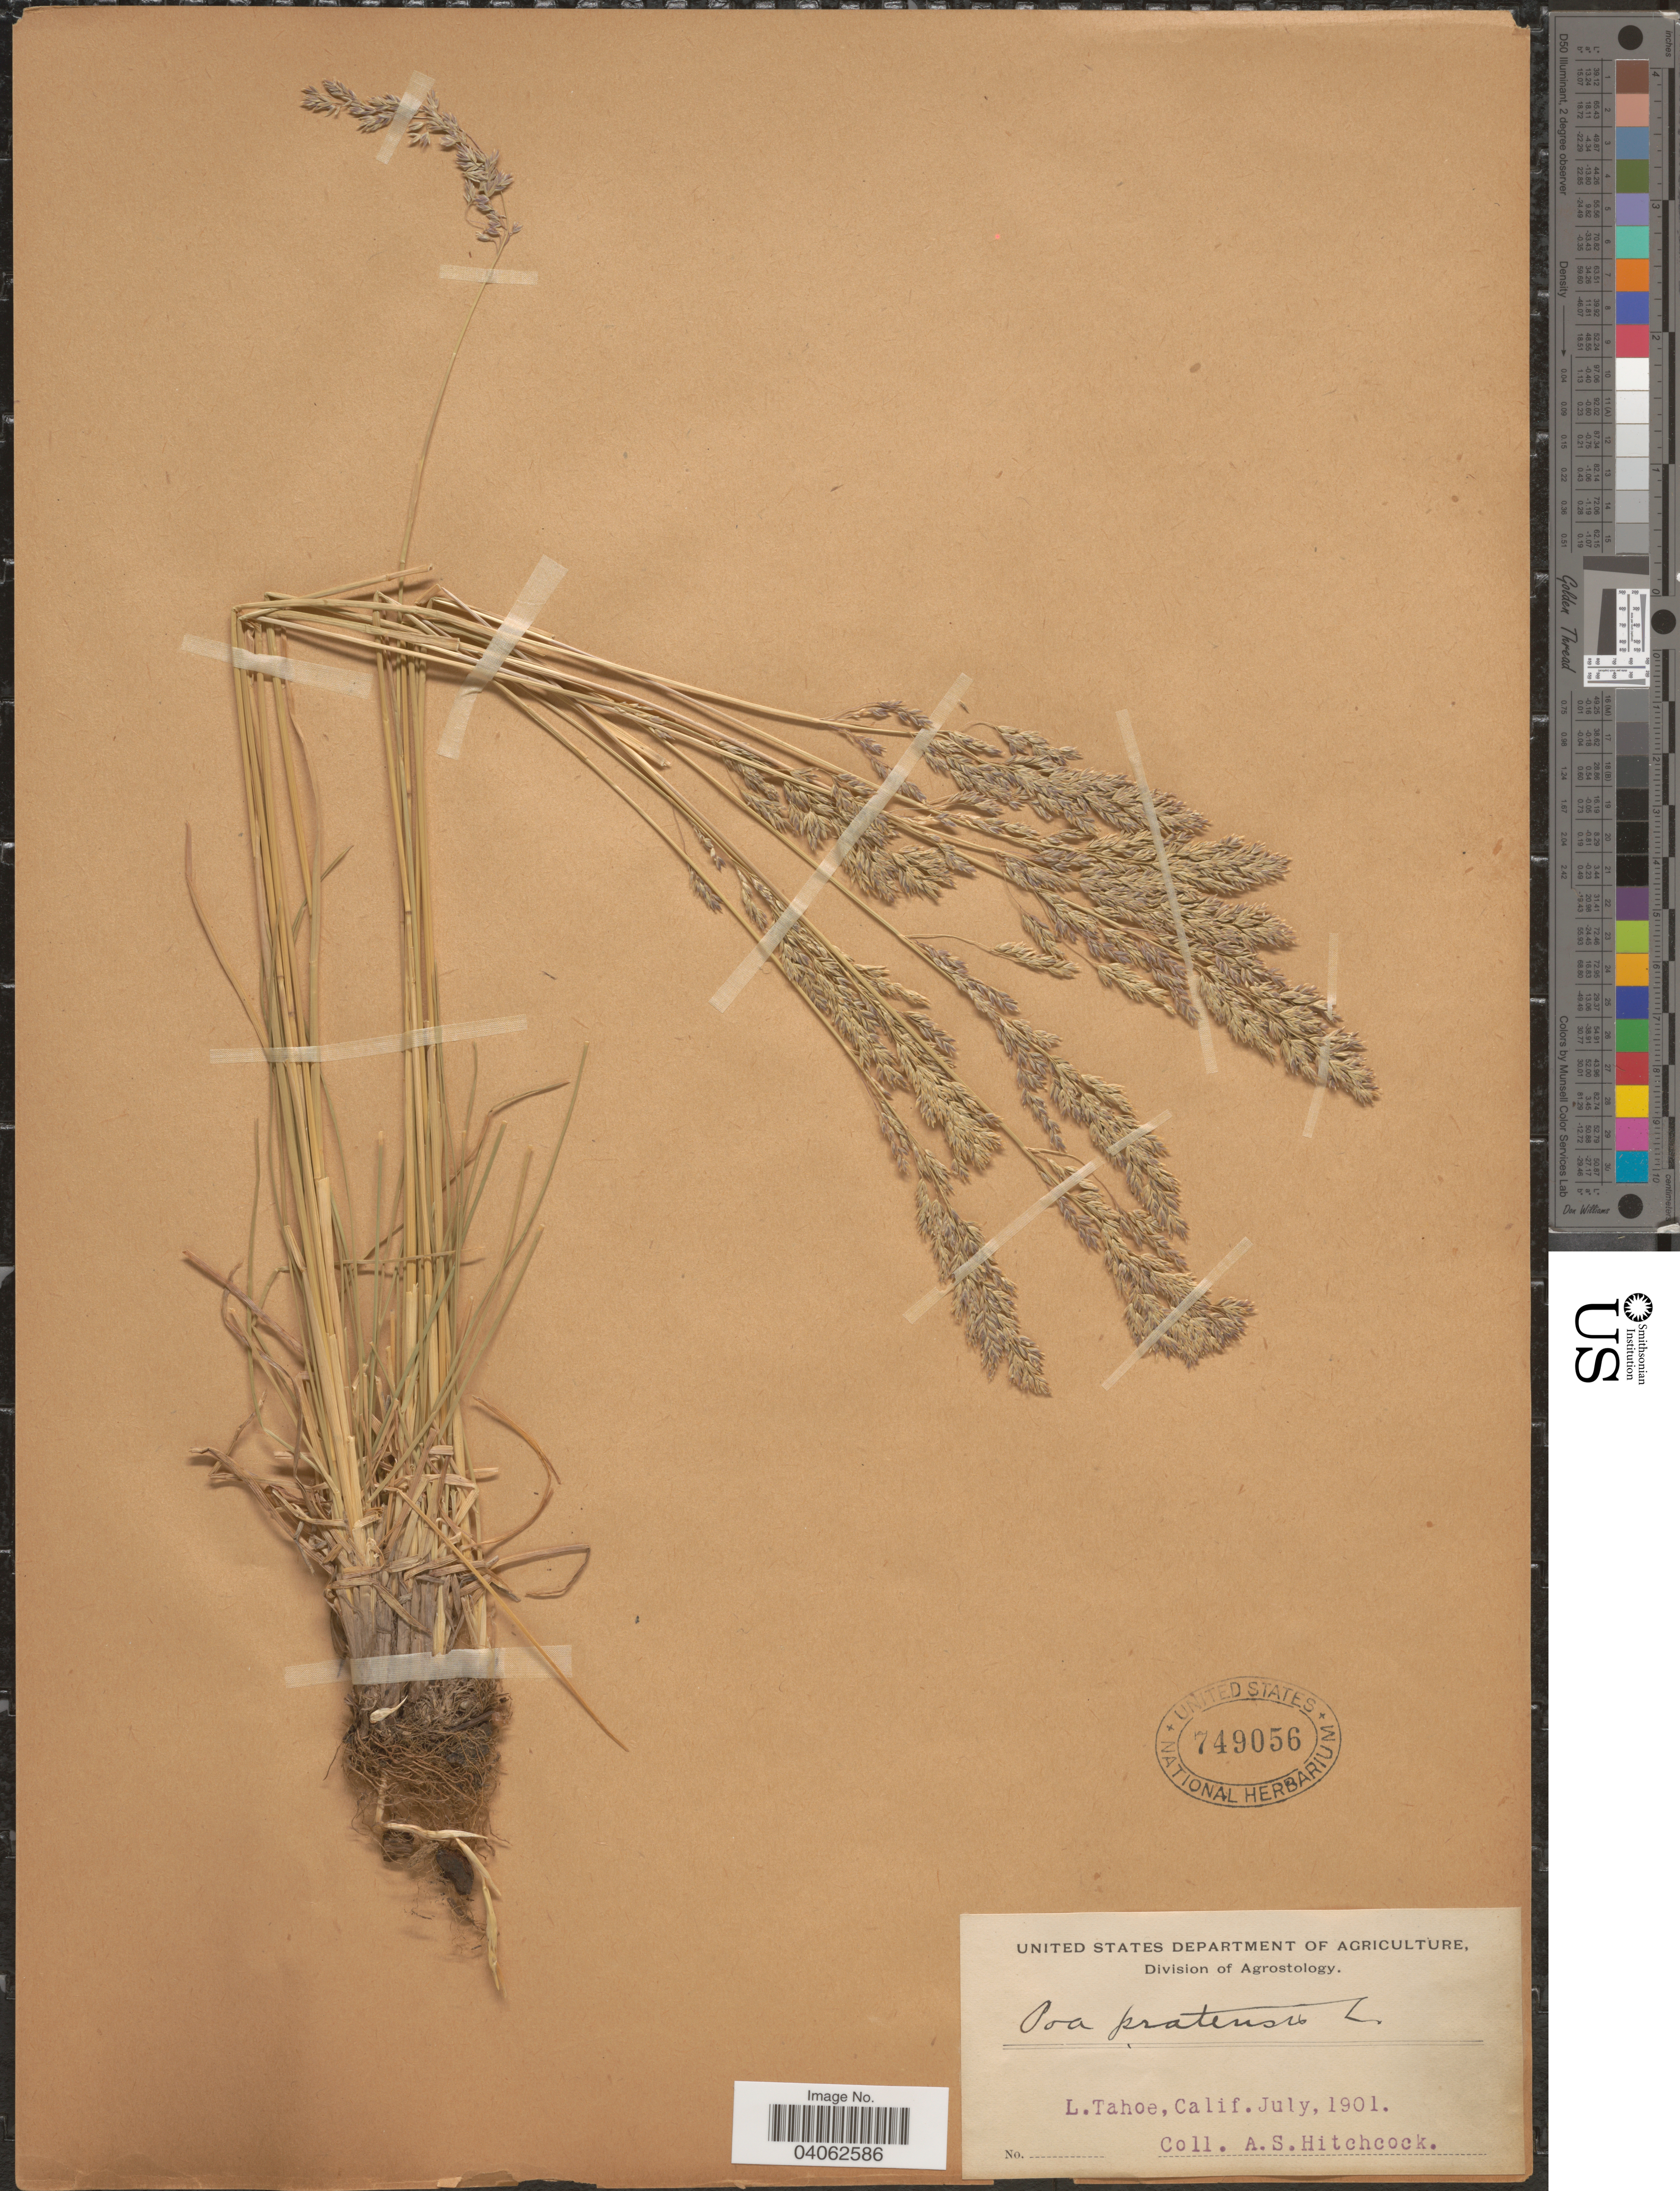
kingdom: Plantae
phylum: Tracheophyta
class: Liliopsida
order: Poales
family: Poaceae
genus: Poa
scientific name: Poa pratensis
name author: L.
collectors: A. S. Hitchcock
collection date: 1901-07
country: United States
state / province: California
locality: L. Tahoe.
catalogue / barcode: US 749056